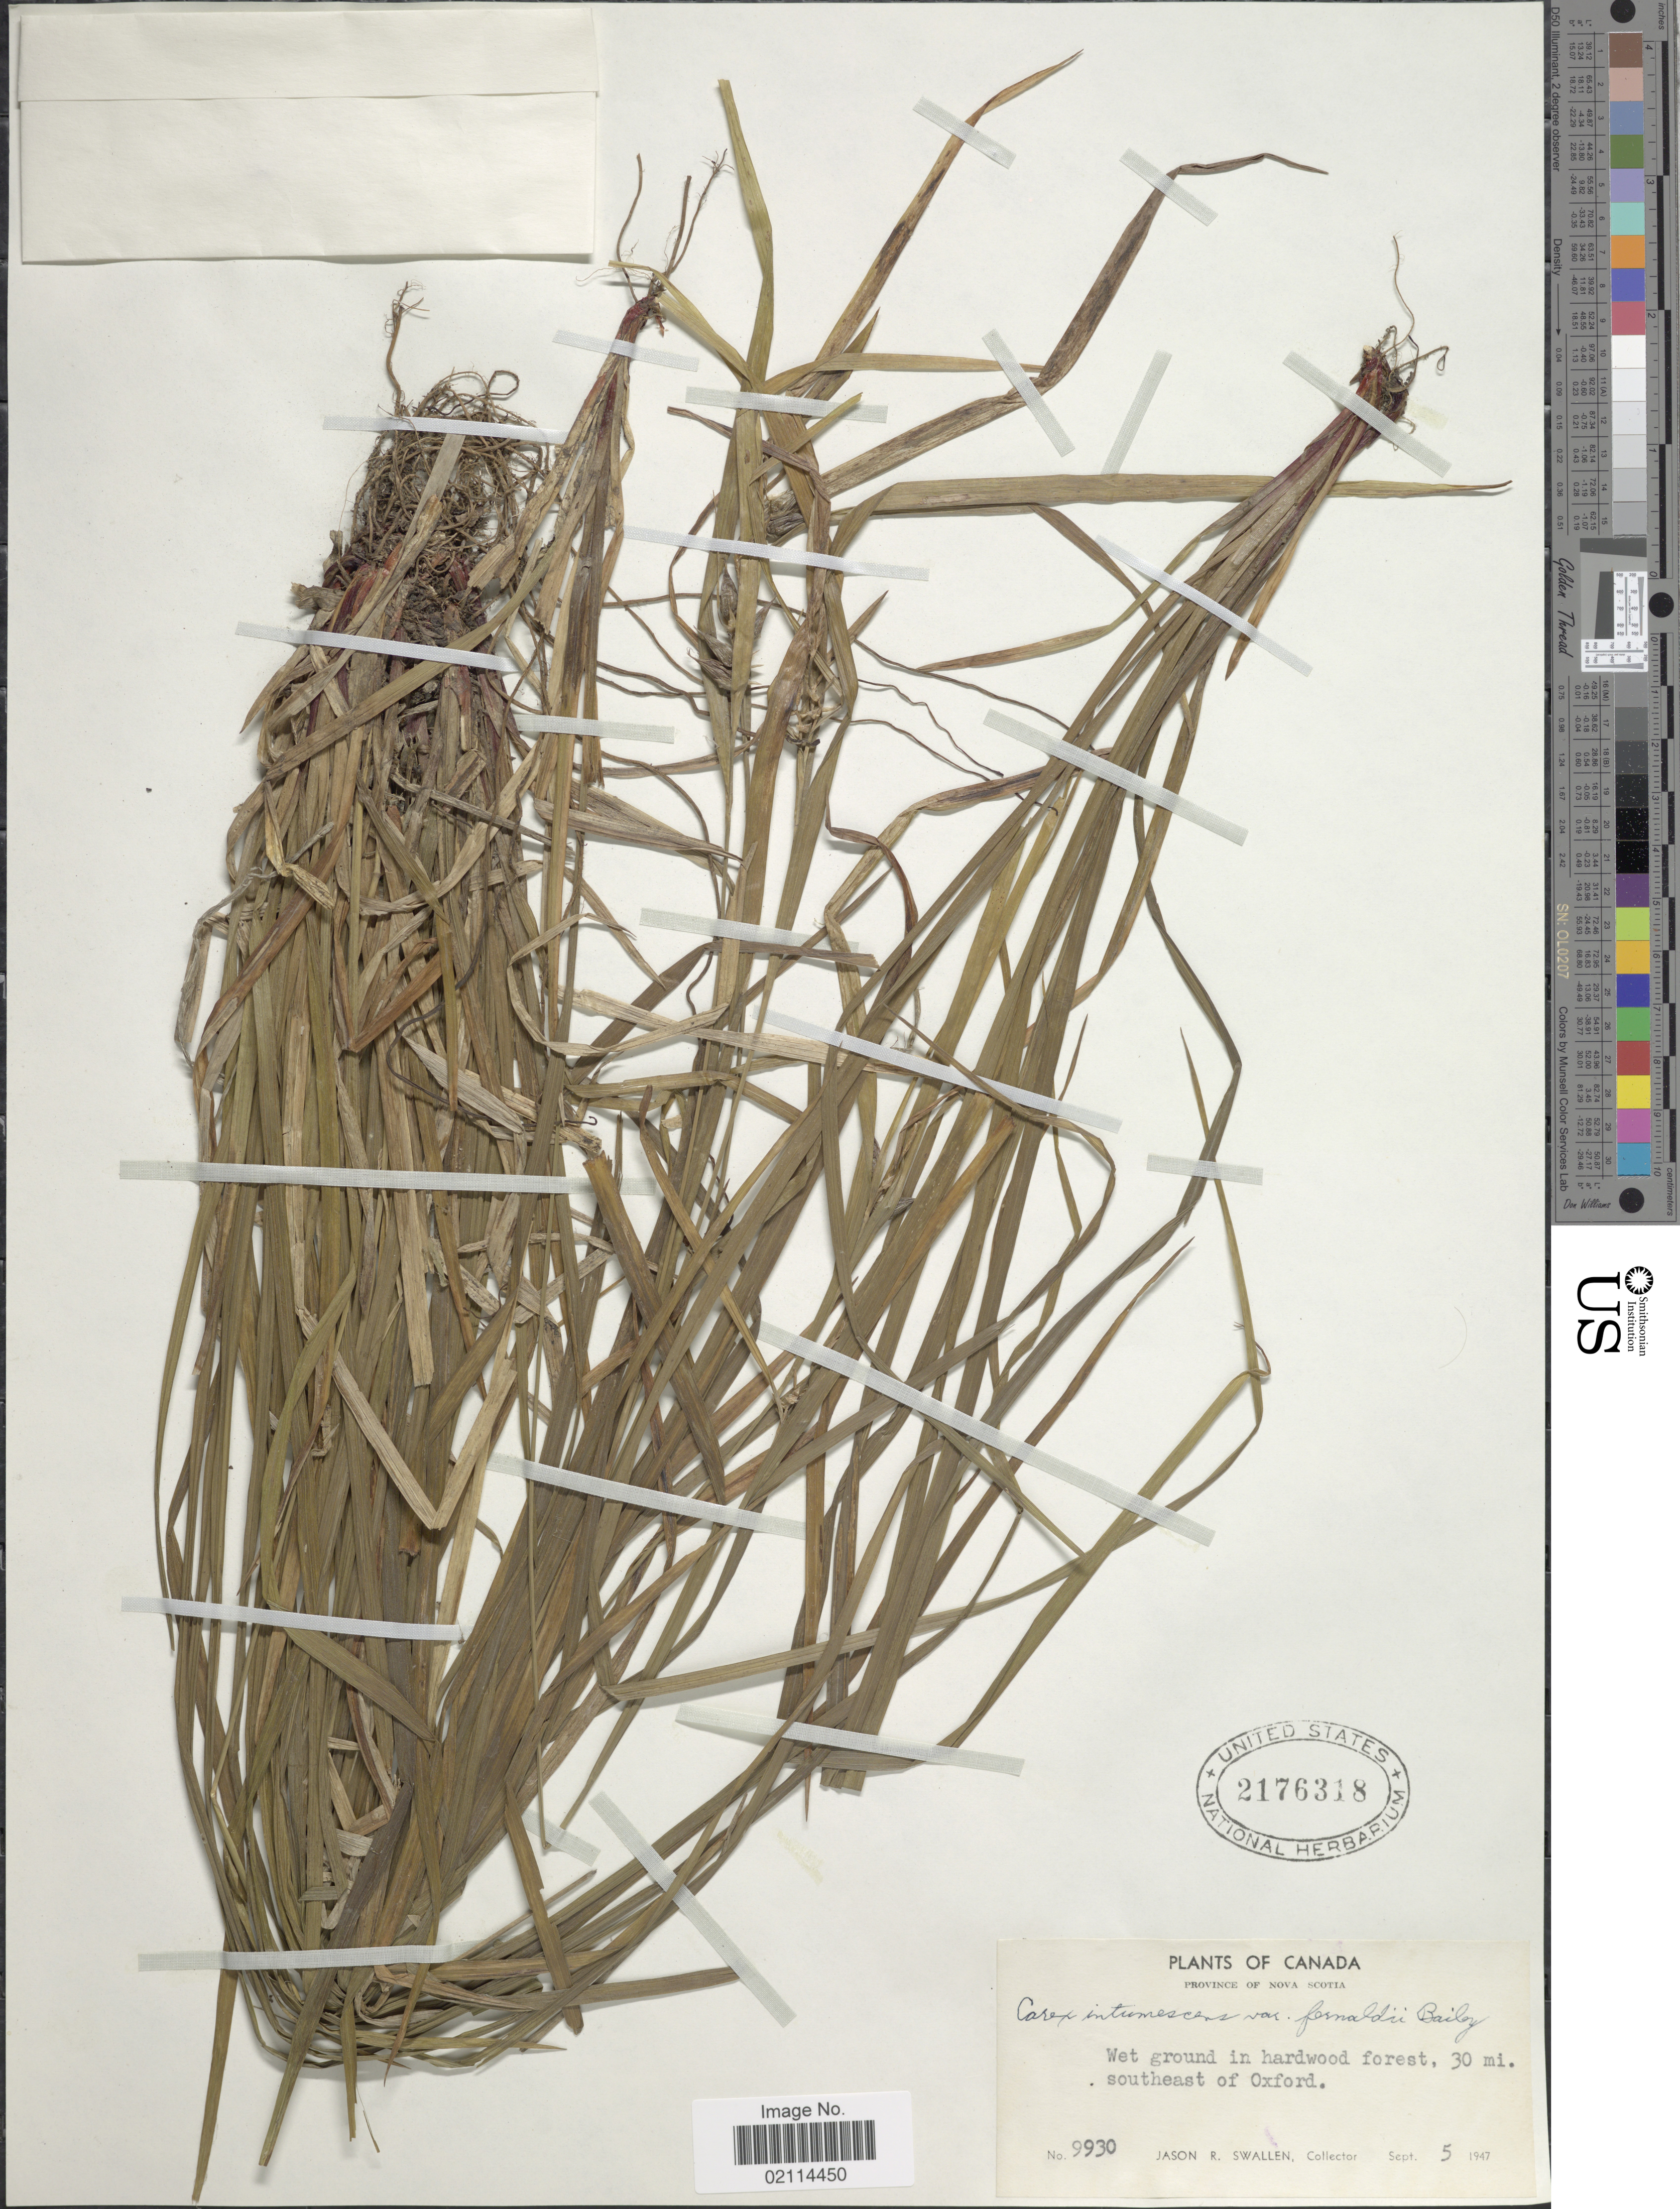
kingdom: Plantae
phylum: Tracheophyta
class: Liliopsida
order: Poales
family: Cyperaceae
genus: Carex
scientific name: Carex intumescens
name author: Rudge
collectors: J. R. Swallen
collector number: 9930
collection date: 1947-09-05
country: Canada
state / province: Nova Scotia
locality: Wet ground in hardwood forest, 30 mi. southeast of Oxford.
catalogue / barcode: US 2176318